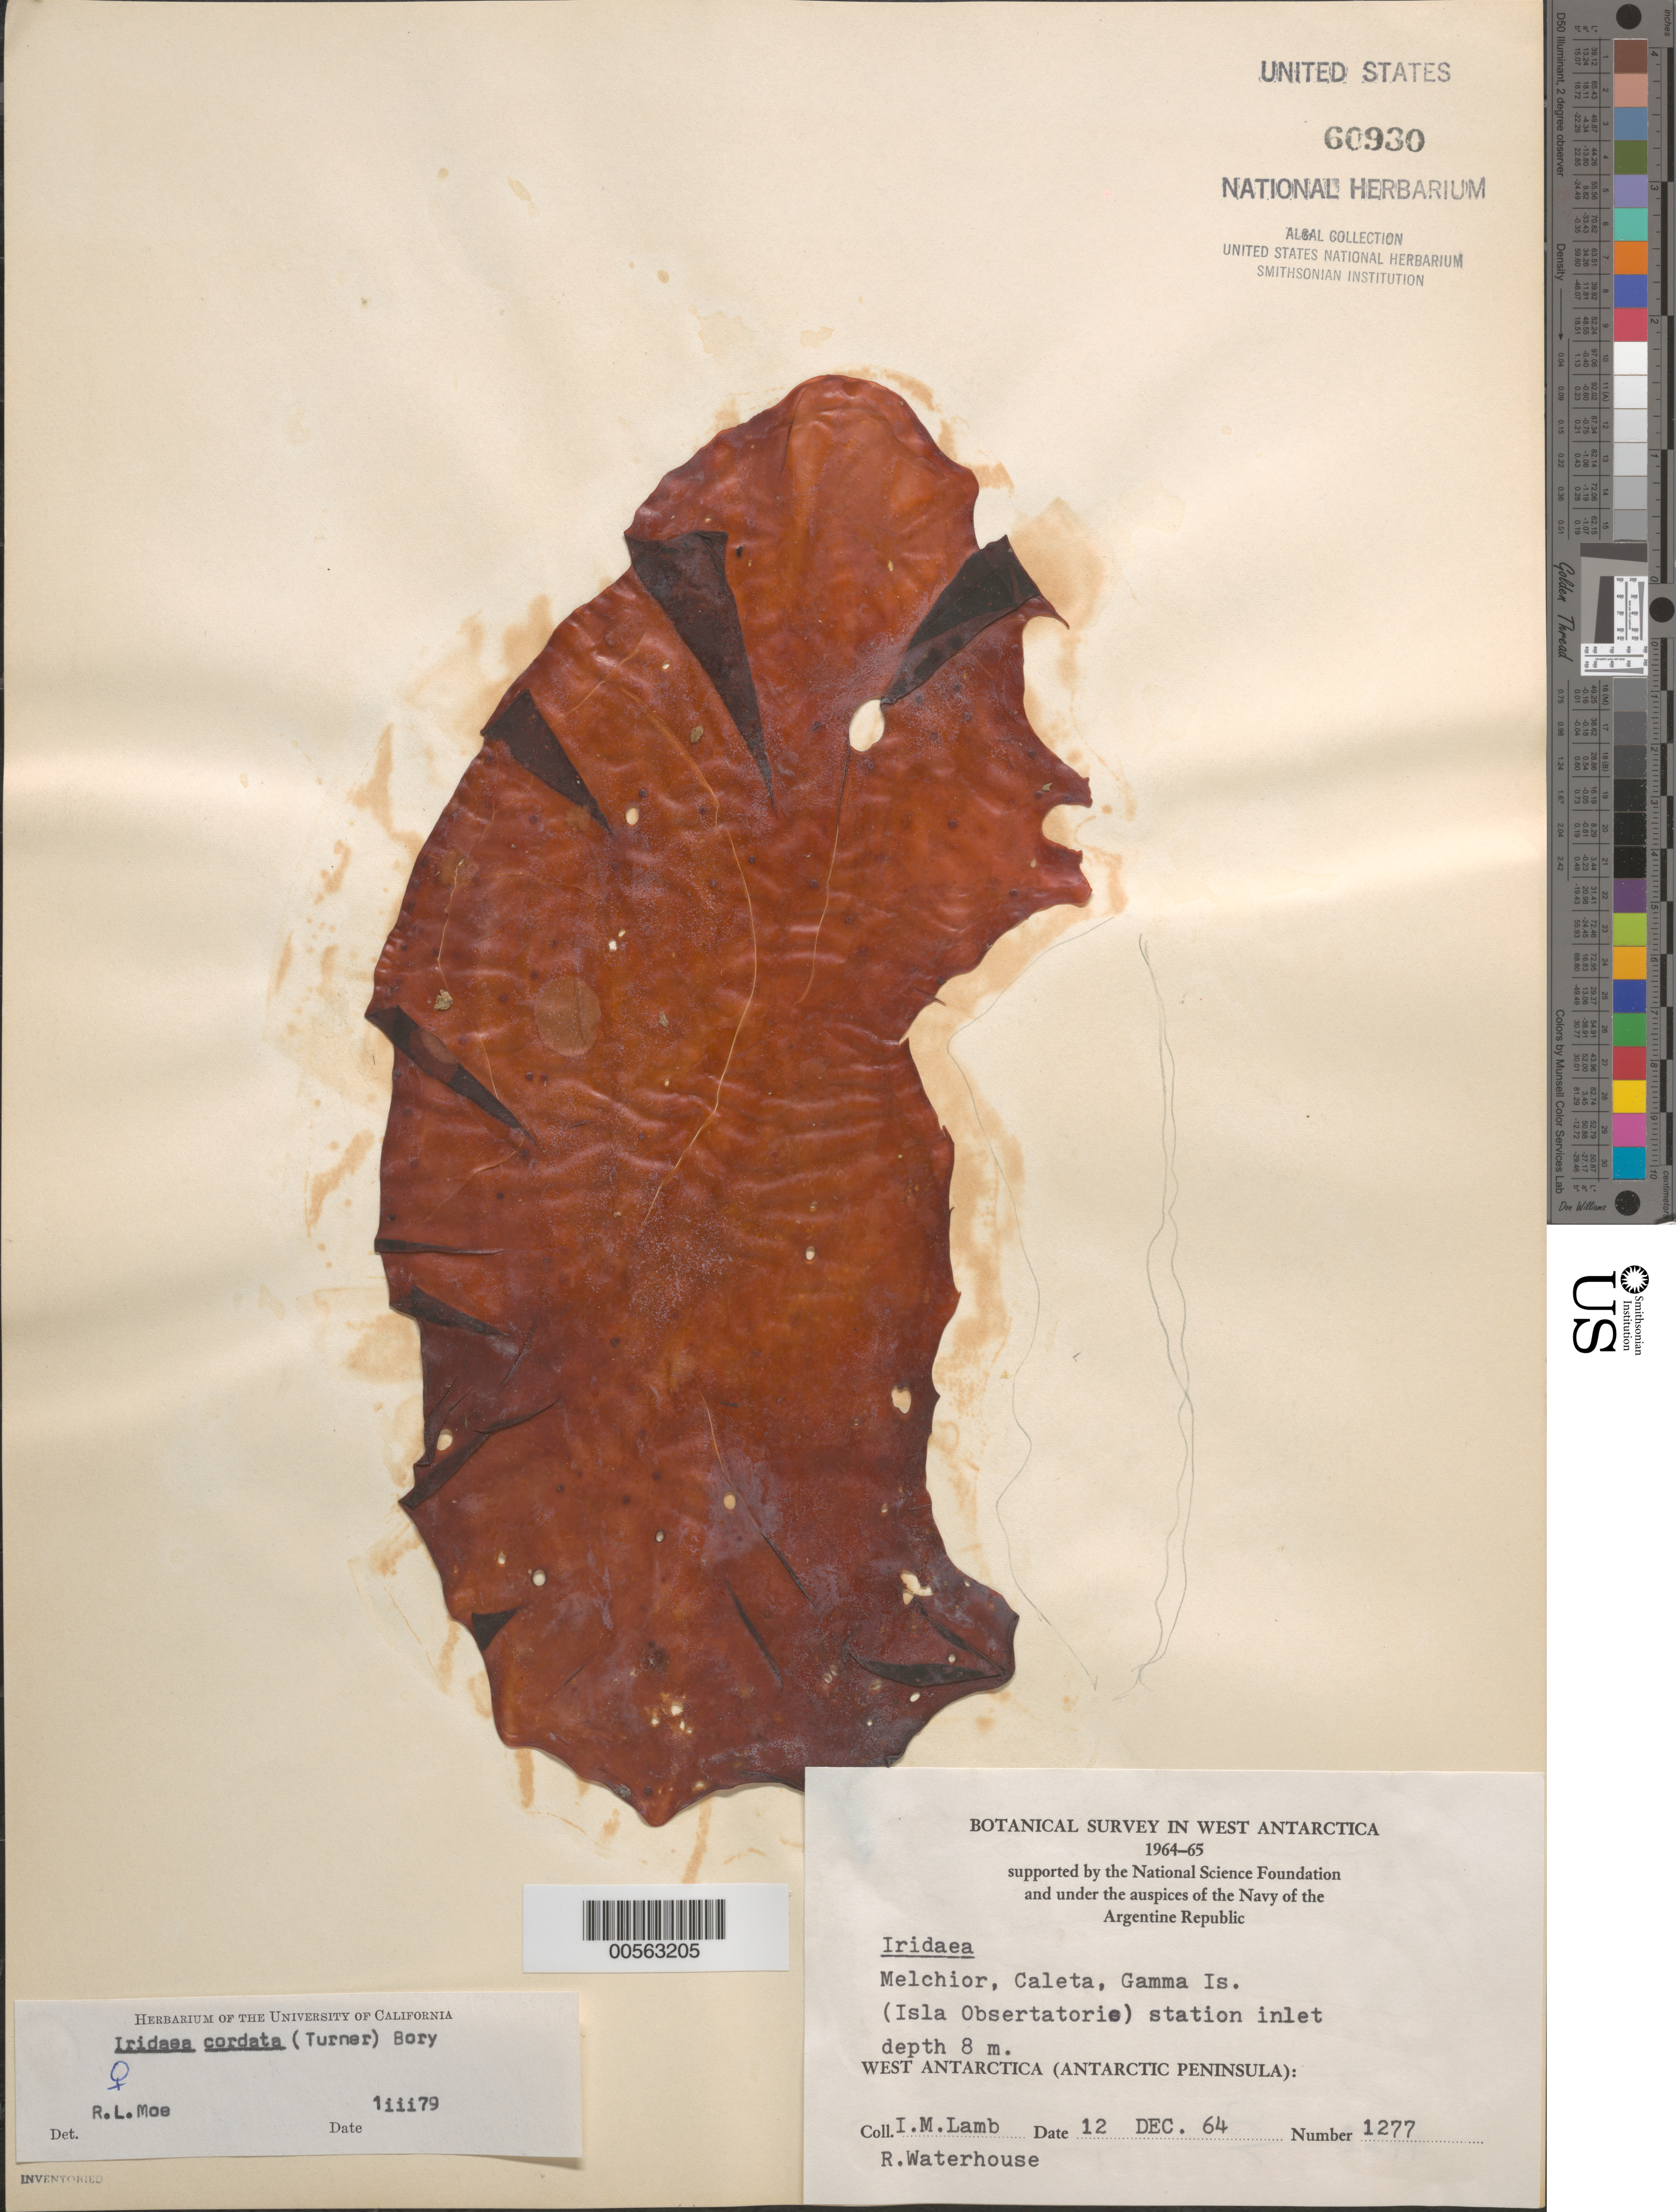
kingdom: Plantae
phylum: Rhodophyta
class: Florideophyceae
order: Gigartinales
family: Gigartinaceae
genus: Iridaea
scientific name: Iridaea cordata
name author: (Turner) Bory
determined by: Moe, R. L.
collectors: I. M. Lamb & R. Waterhouse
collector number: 1277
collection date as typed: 12 Dec 1964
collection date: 1964-12-12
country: Antarctica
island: Gamma Island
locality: Melchior Caleta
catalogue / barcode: US 60930